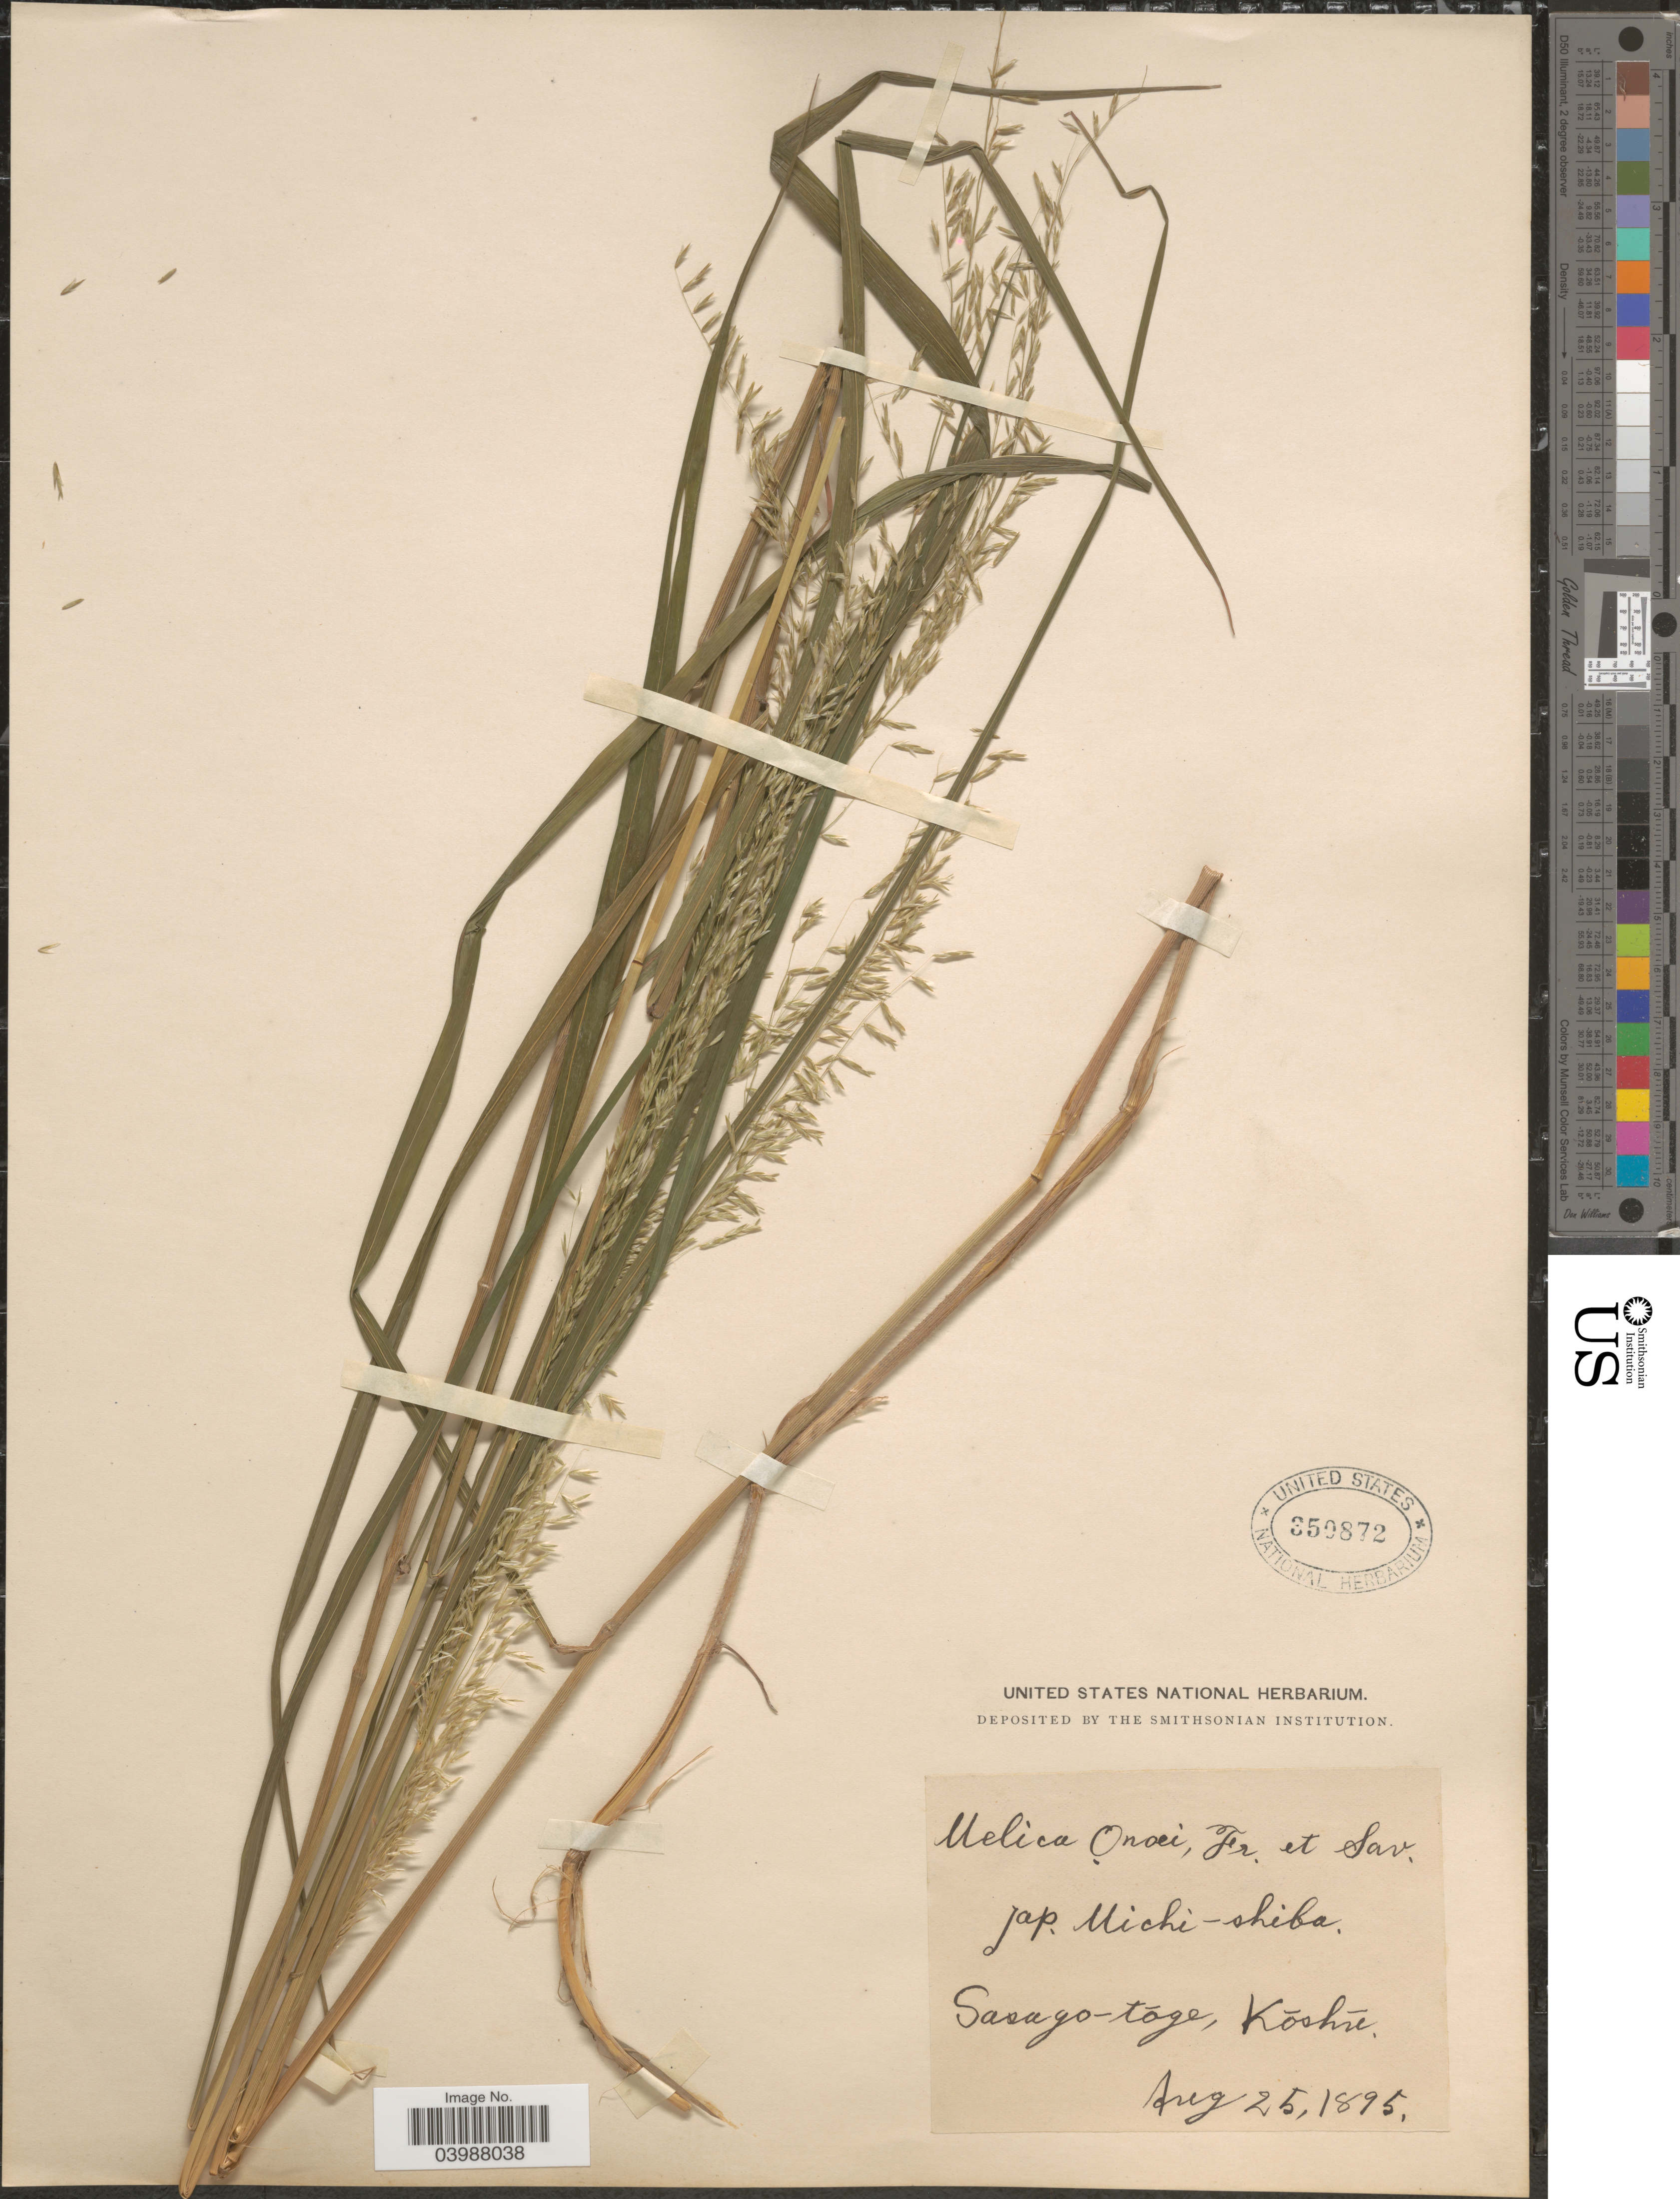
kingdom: Plantae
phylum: Tracheophyta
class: Liliopsida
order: Poales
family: Poaceae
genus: Melica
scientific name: Melica onoei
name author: Franch. & Sav.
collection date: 1895-08-25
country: Japan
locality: Sasago-tōge, Kōshū.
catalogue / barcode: US 350872